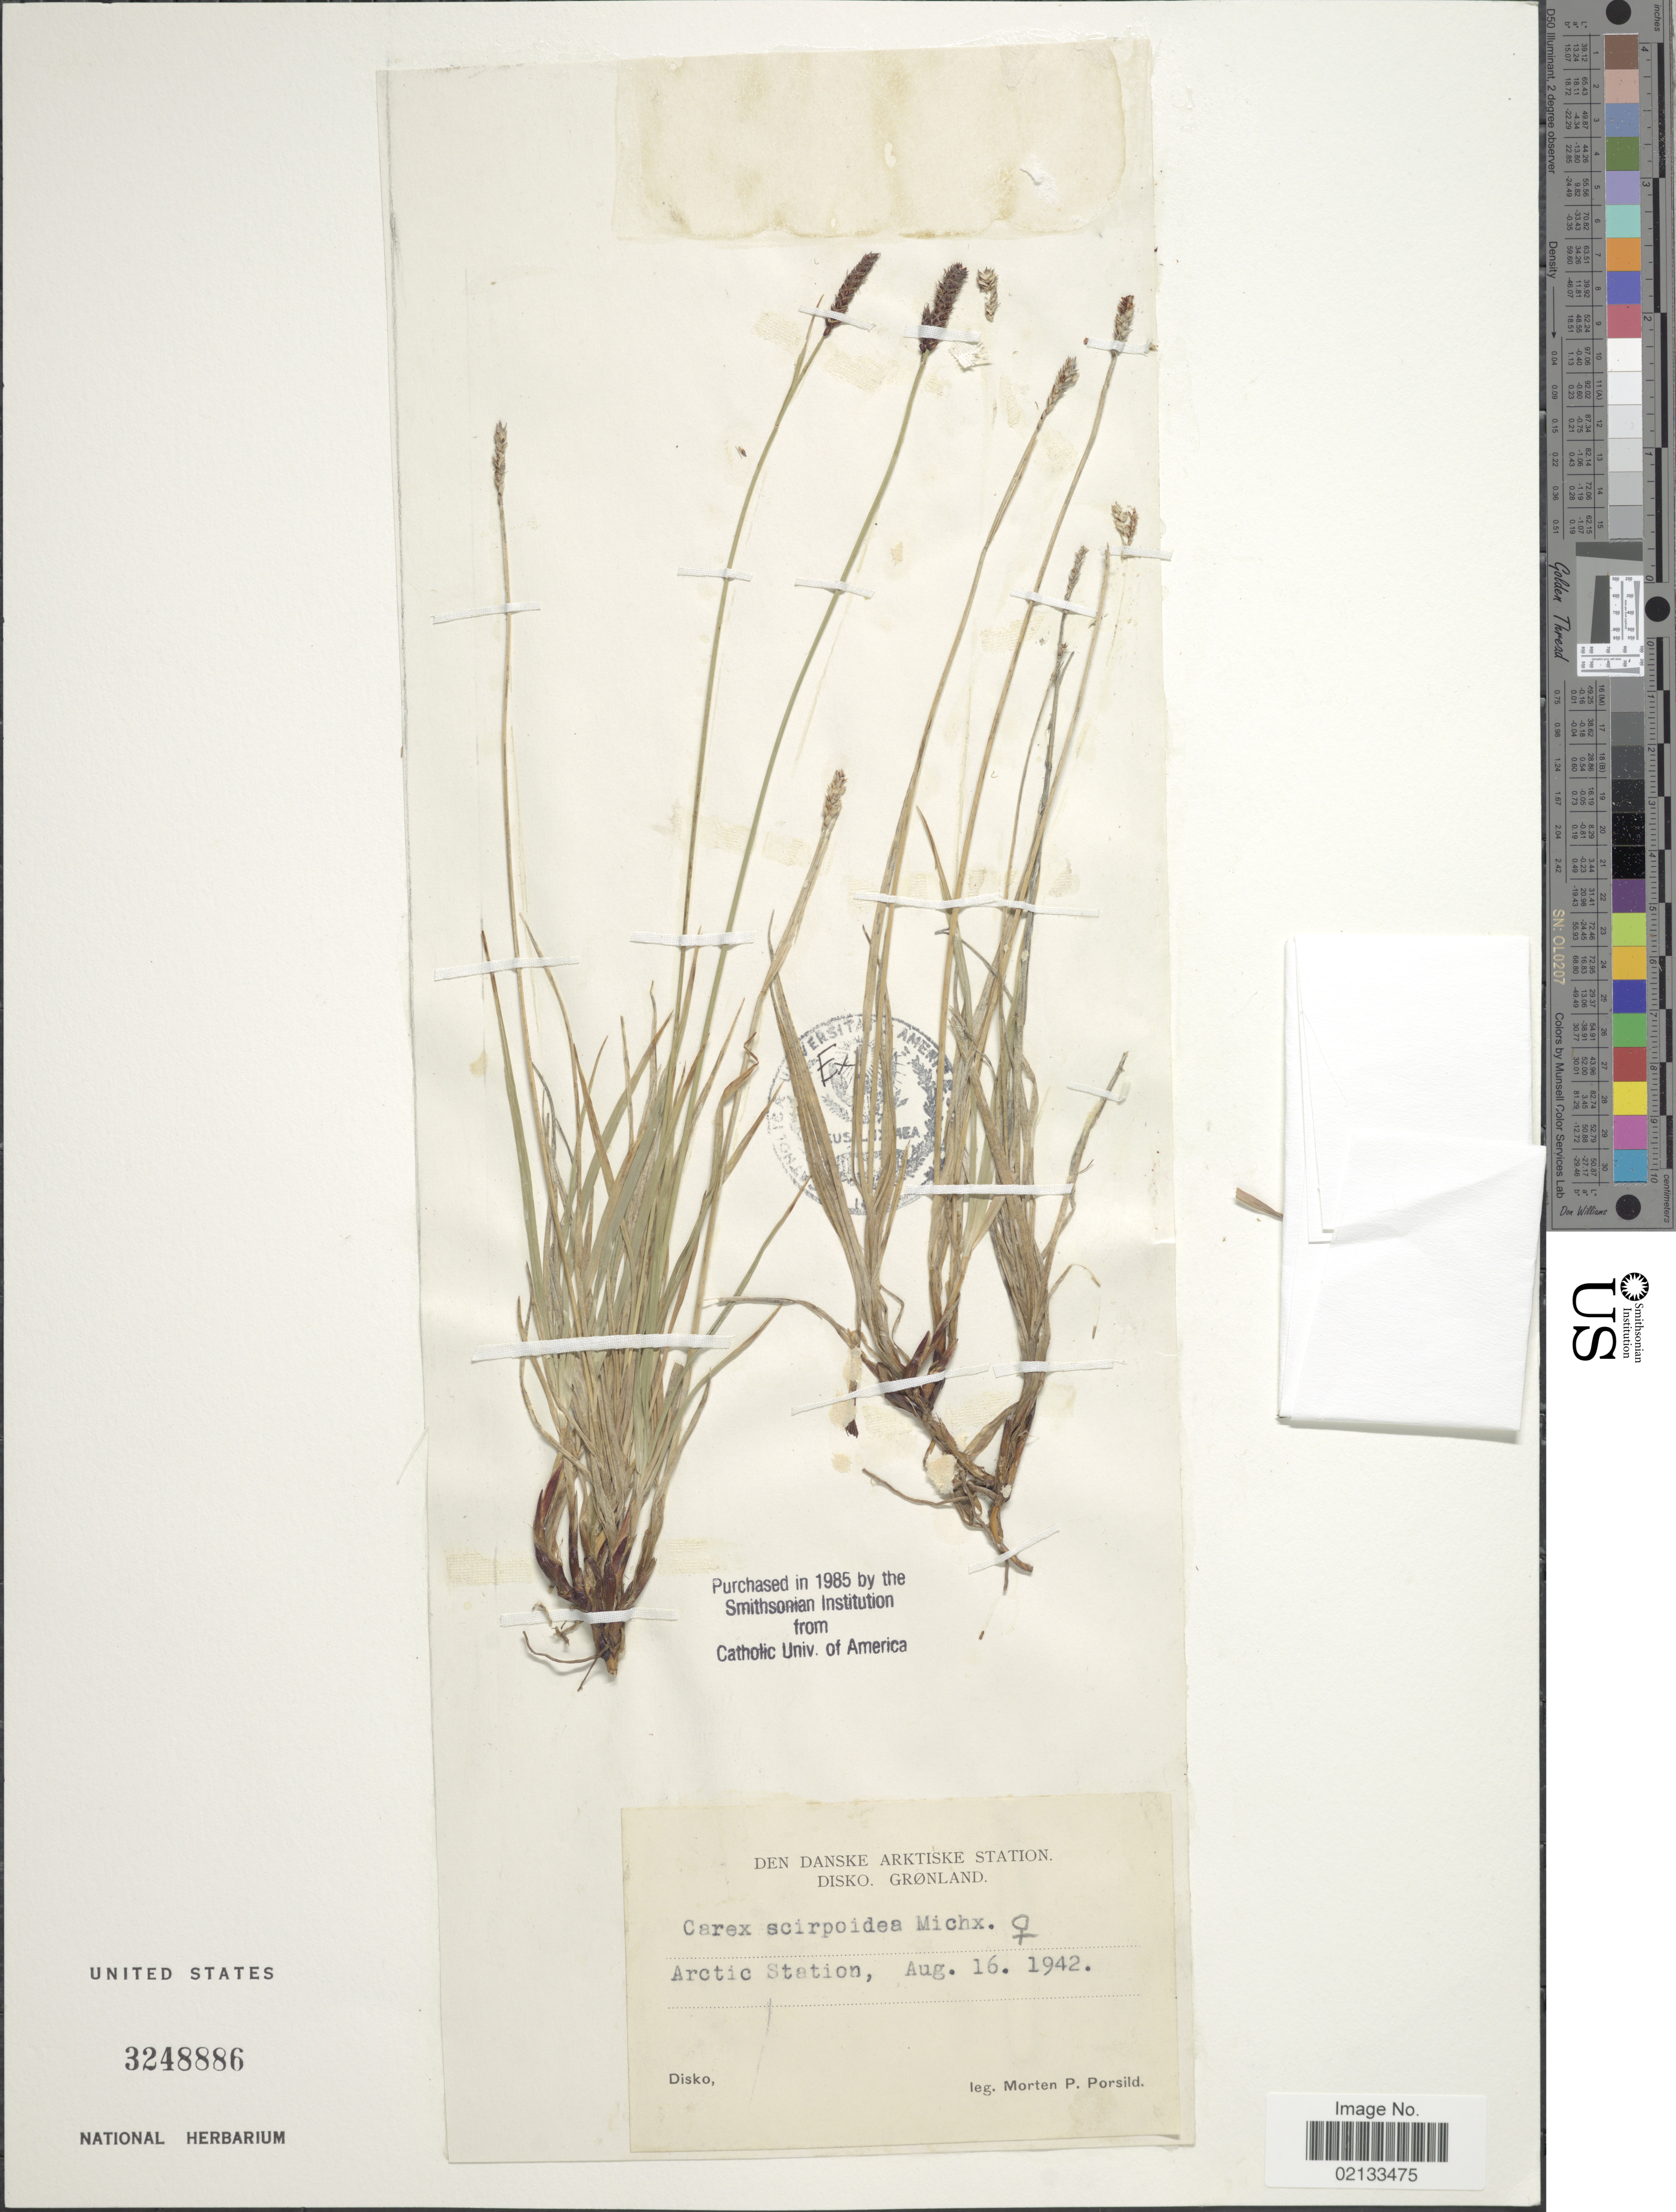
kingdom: Plantae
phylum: Tracheophyta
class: Liliopsida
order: Poales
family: Cyperaceae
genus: Carex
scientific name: Carex scirpoidea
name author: Michx.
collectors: M. P. Porsild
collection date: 1942-08-16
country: Greenland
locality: Den Danske Arktiske Station, Disko, Arctic Station, Disko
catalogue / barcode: US 3248886